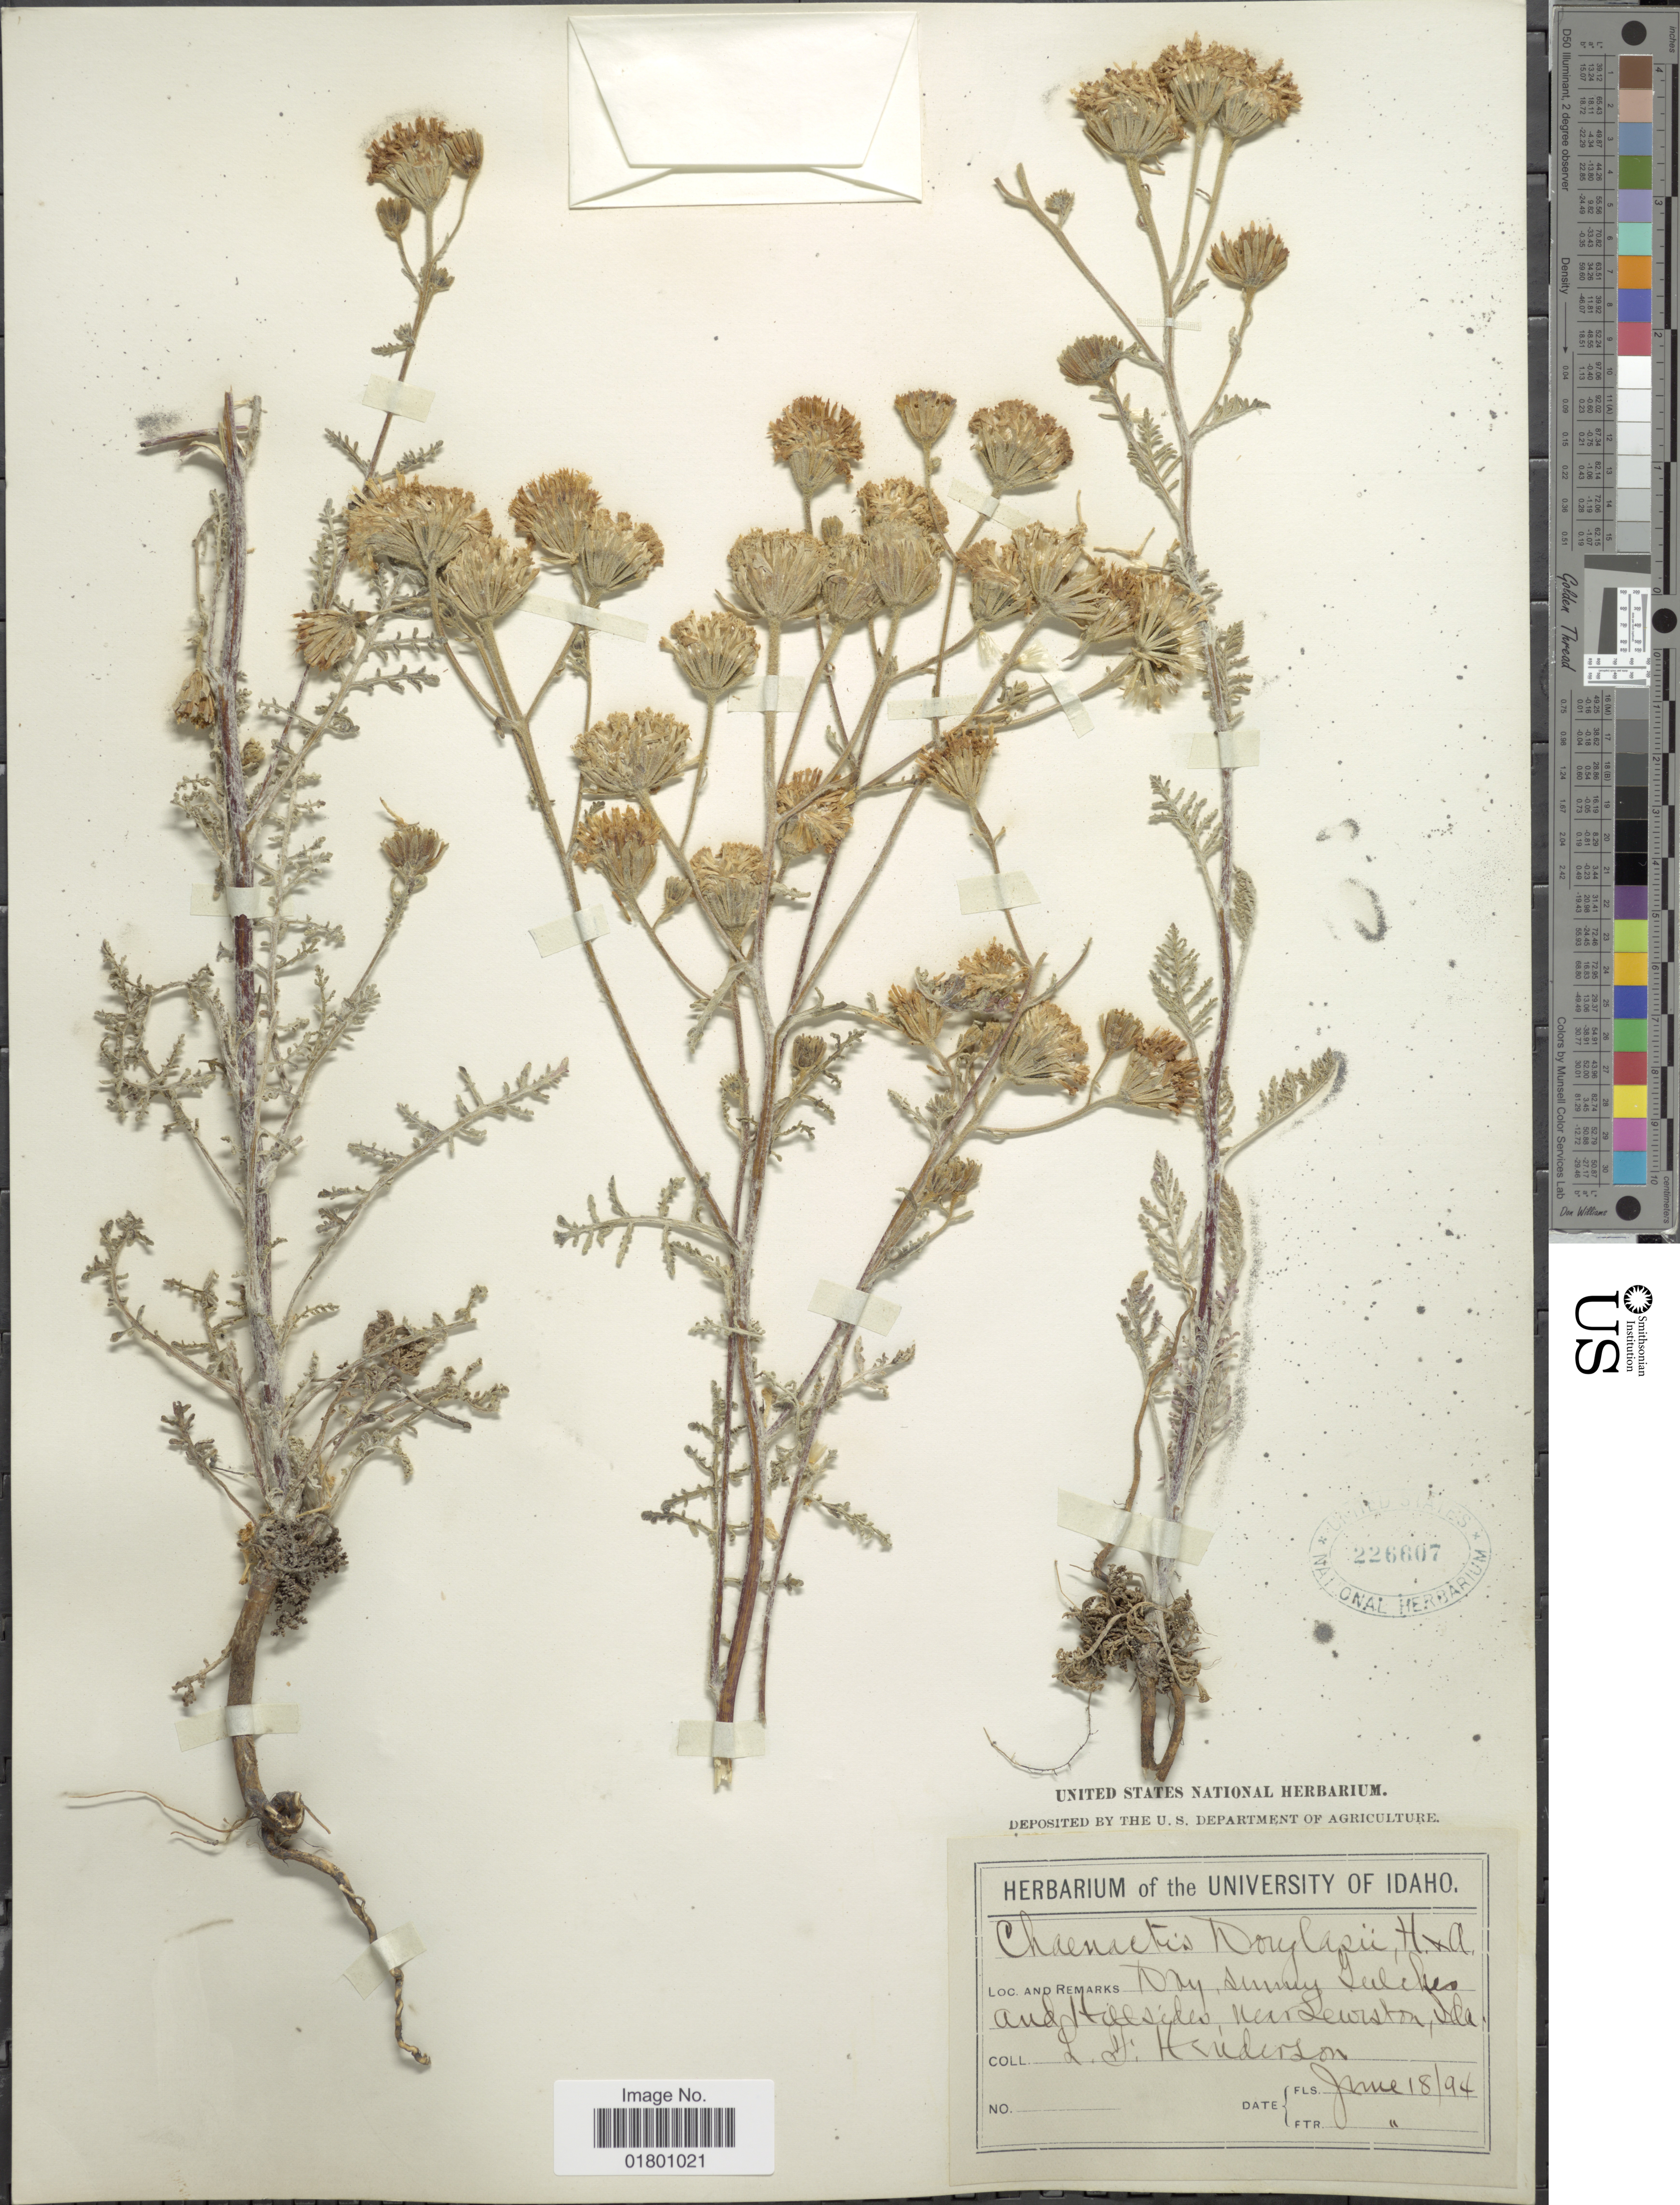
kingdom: Plantae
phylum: Tracheophyta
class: Magnoliopsida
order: Asterales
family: Asteraceae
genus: Chaenactis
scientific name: Chaenactis douglasii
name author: Hook. & Arn.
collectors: L. Henderson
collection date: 1894-06-18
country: United States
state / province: Idaho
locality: near Lewiston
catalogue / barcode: US 226607